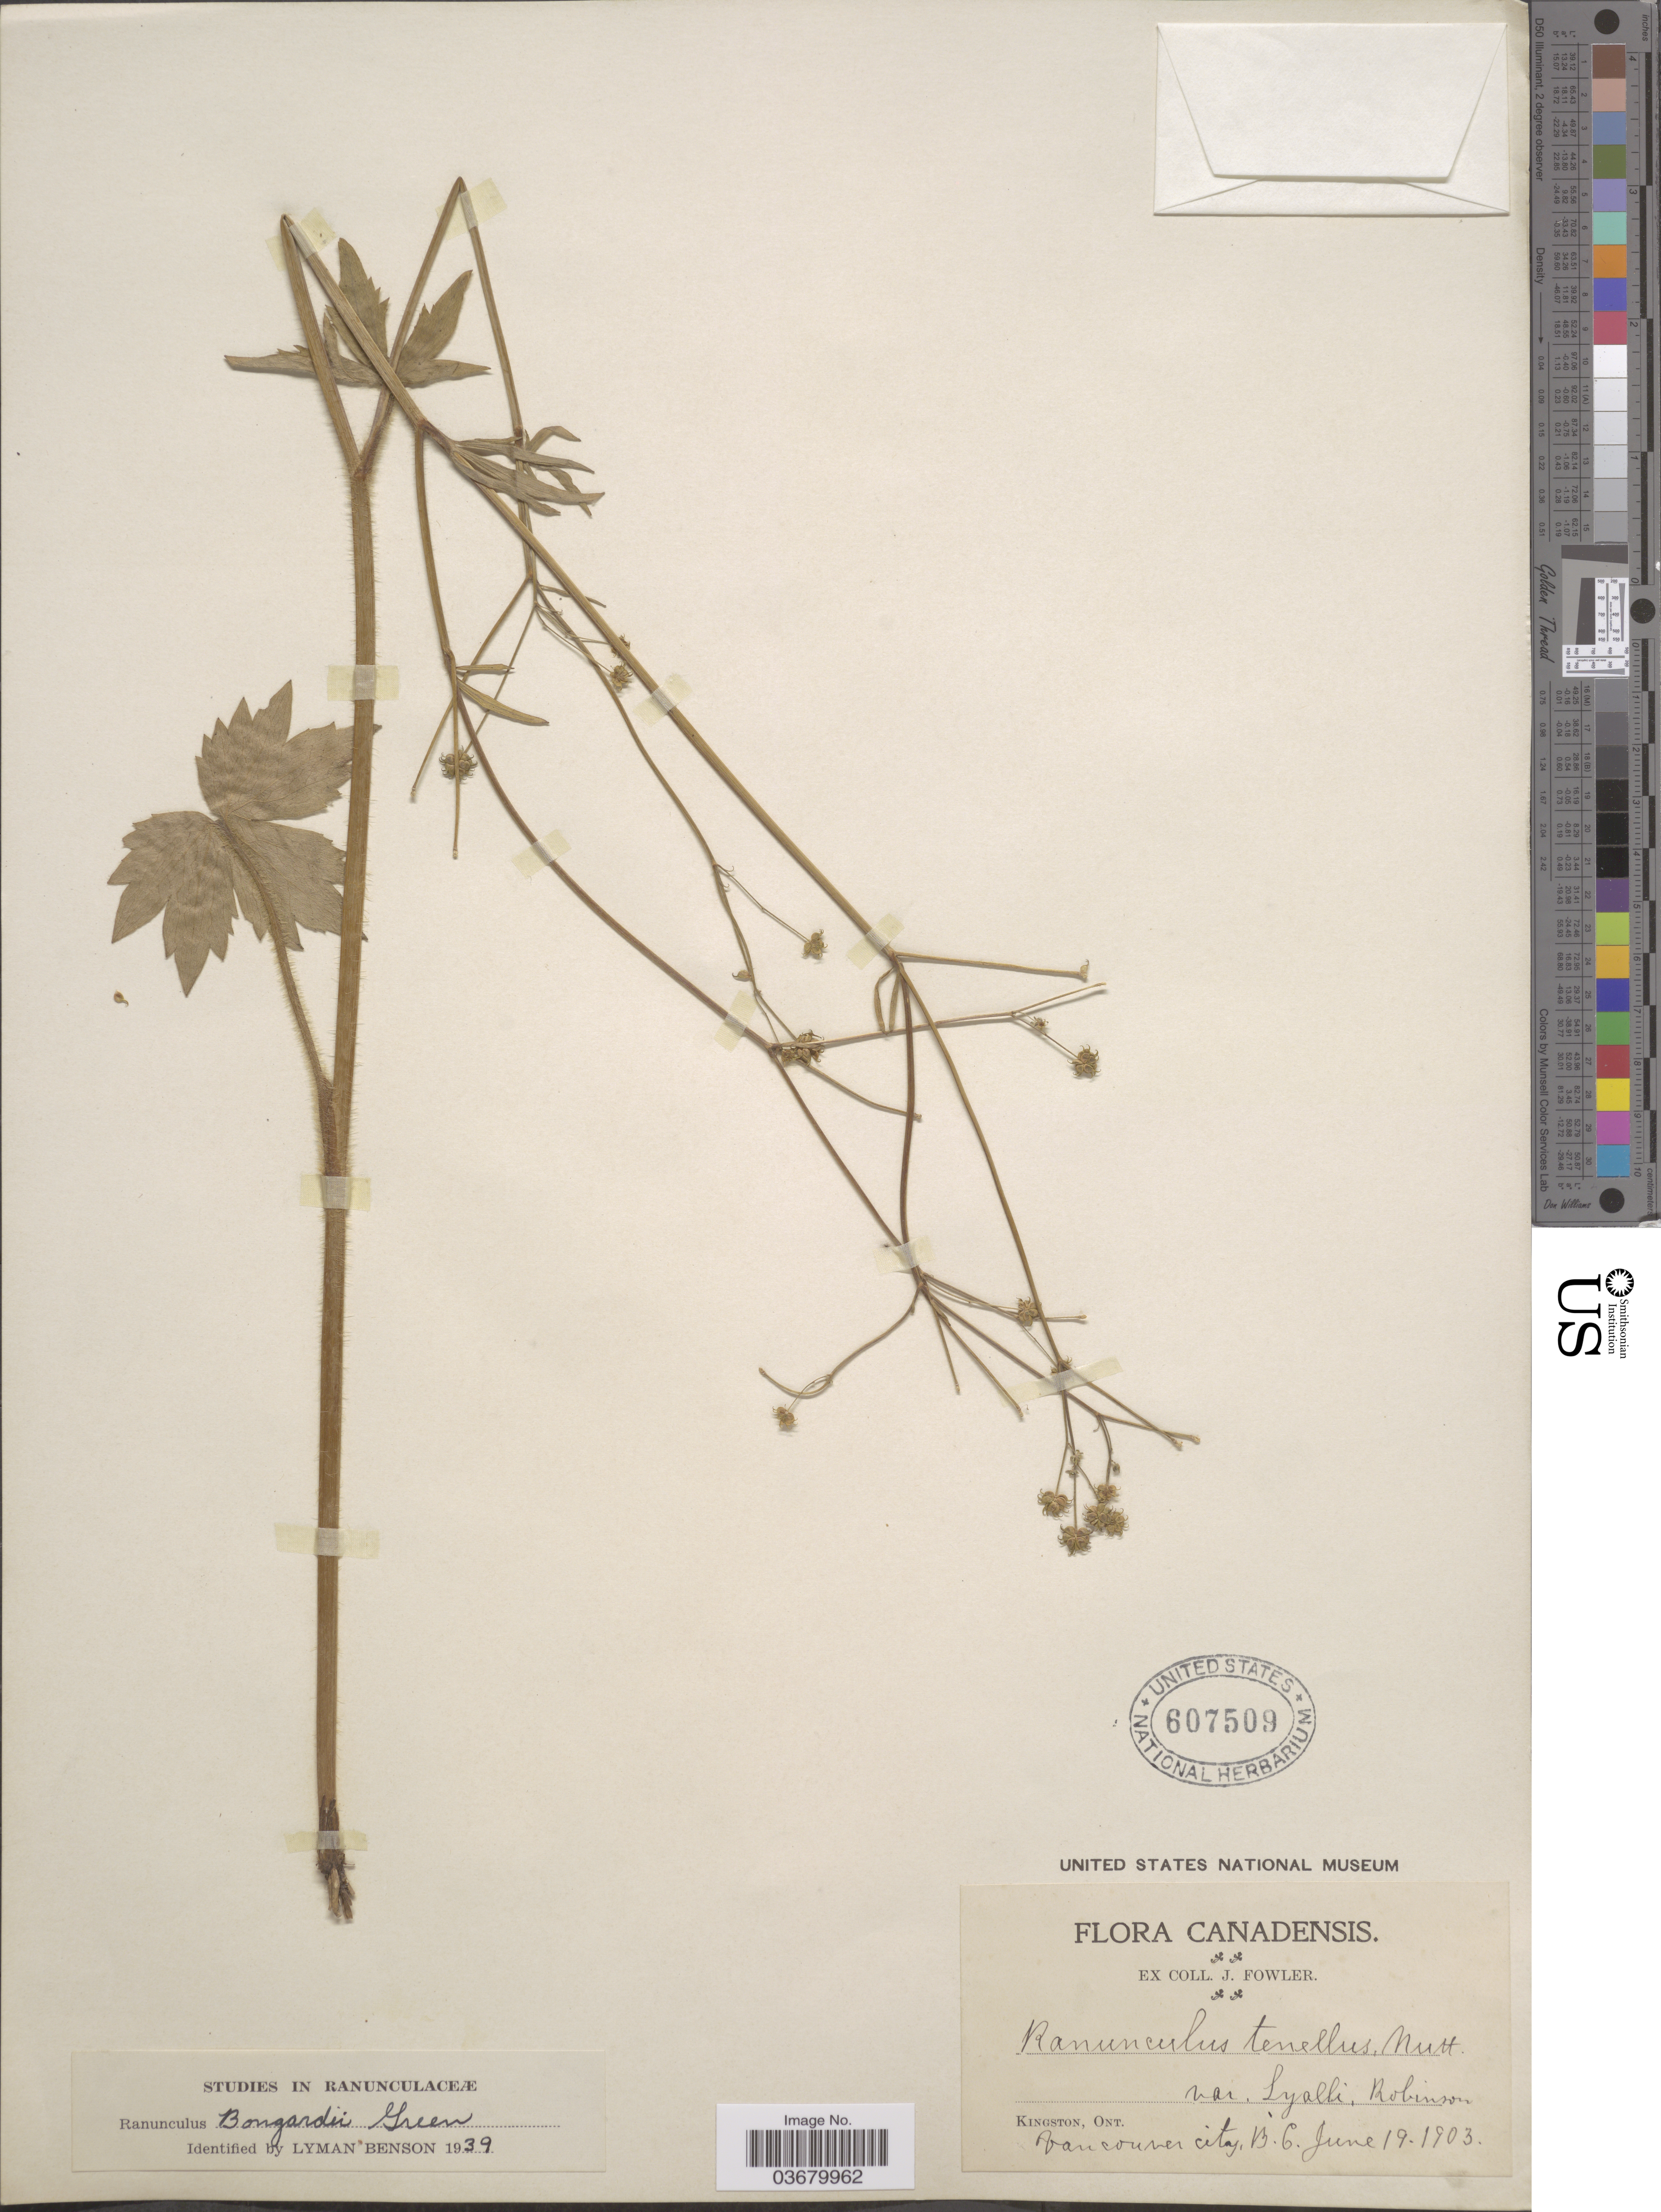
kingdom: Plantae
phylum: Tracheophyta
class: Magnoliopsida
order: Ranunculales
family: Ranunculaceae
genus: Ranunculus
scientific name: Ranunculus bongardii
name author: Greene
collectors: J. Fowler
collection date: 1903-06-19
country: Canada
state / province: British Columbia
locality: Vancouver City.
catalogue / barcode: US 607509